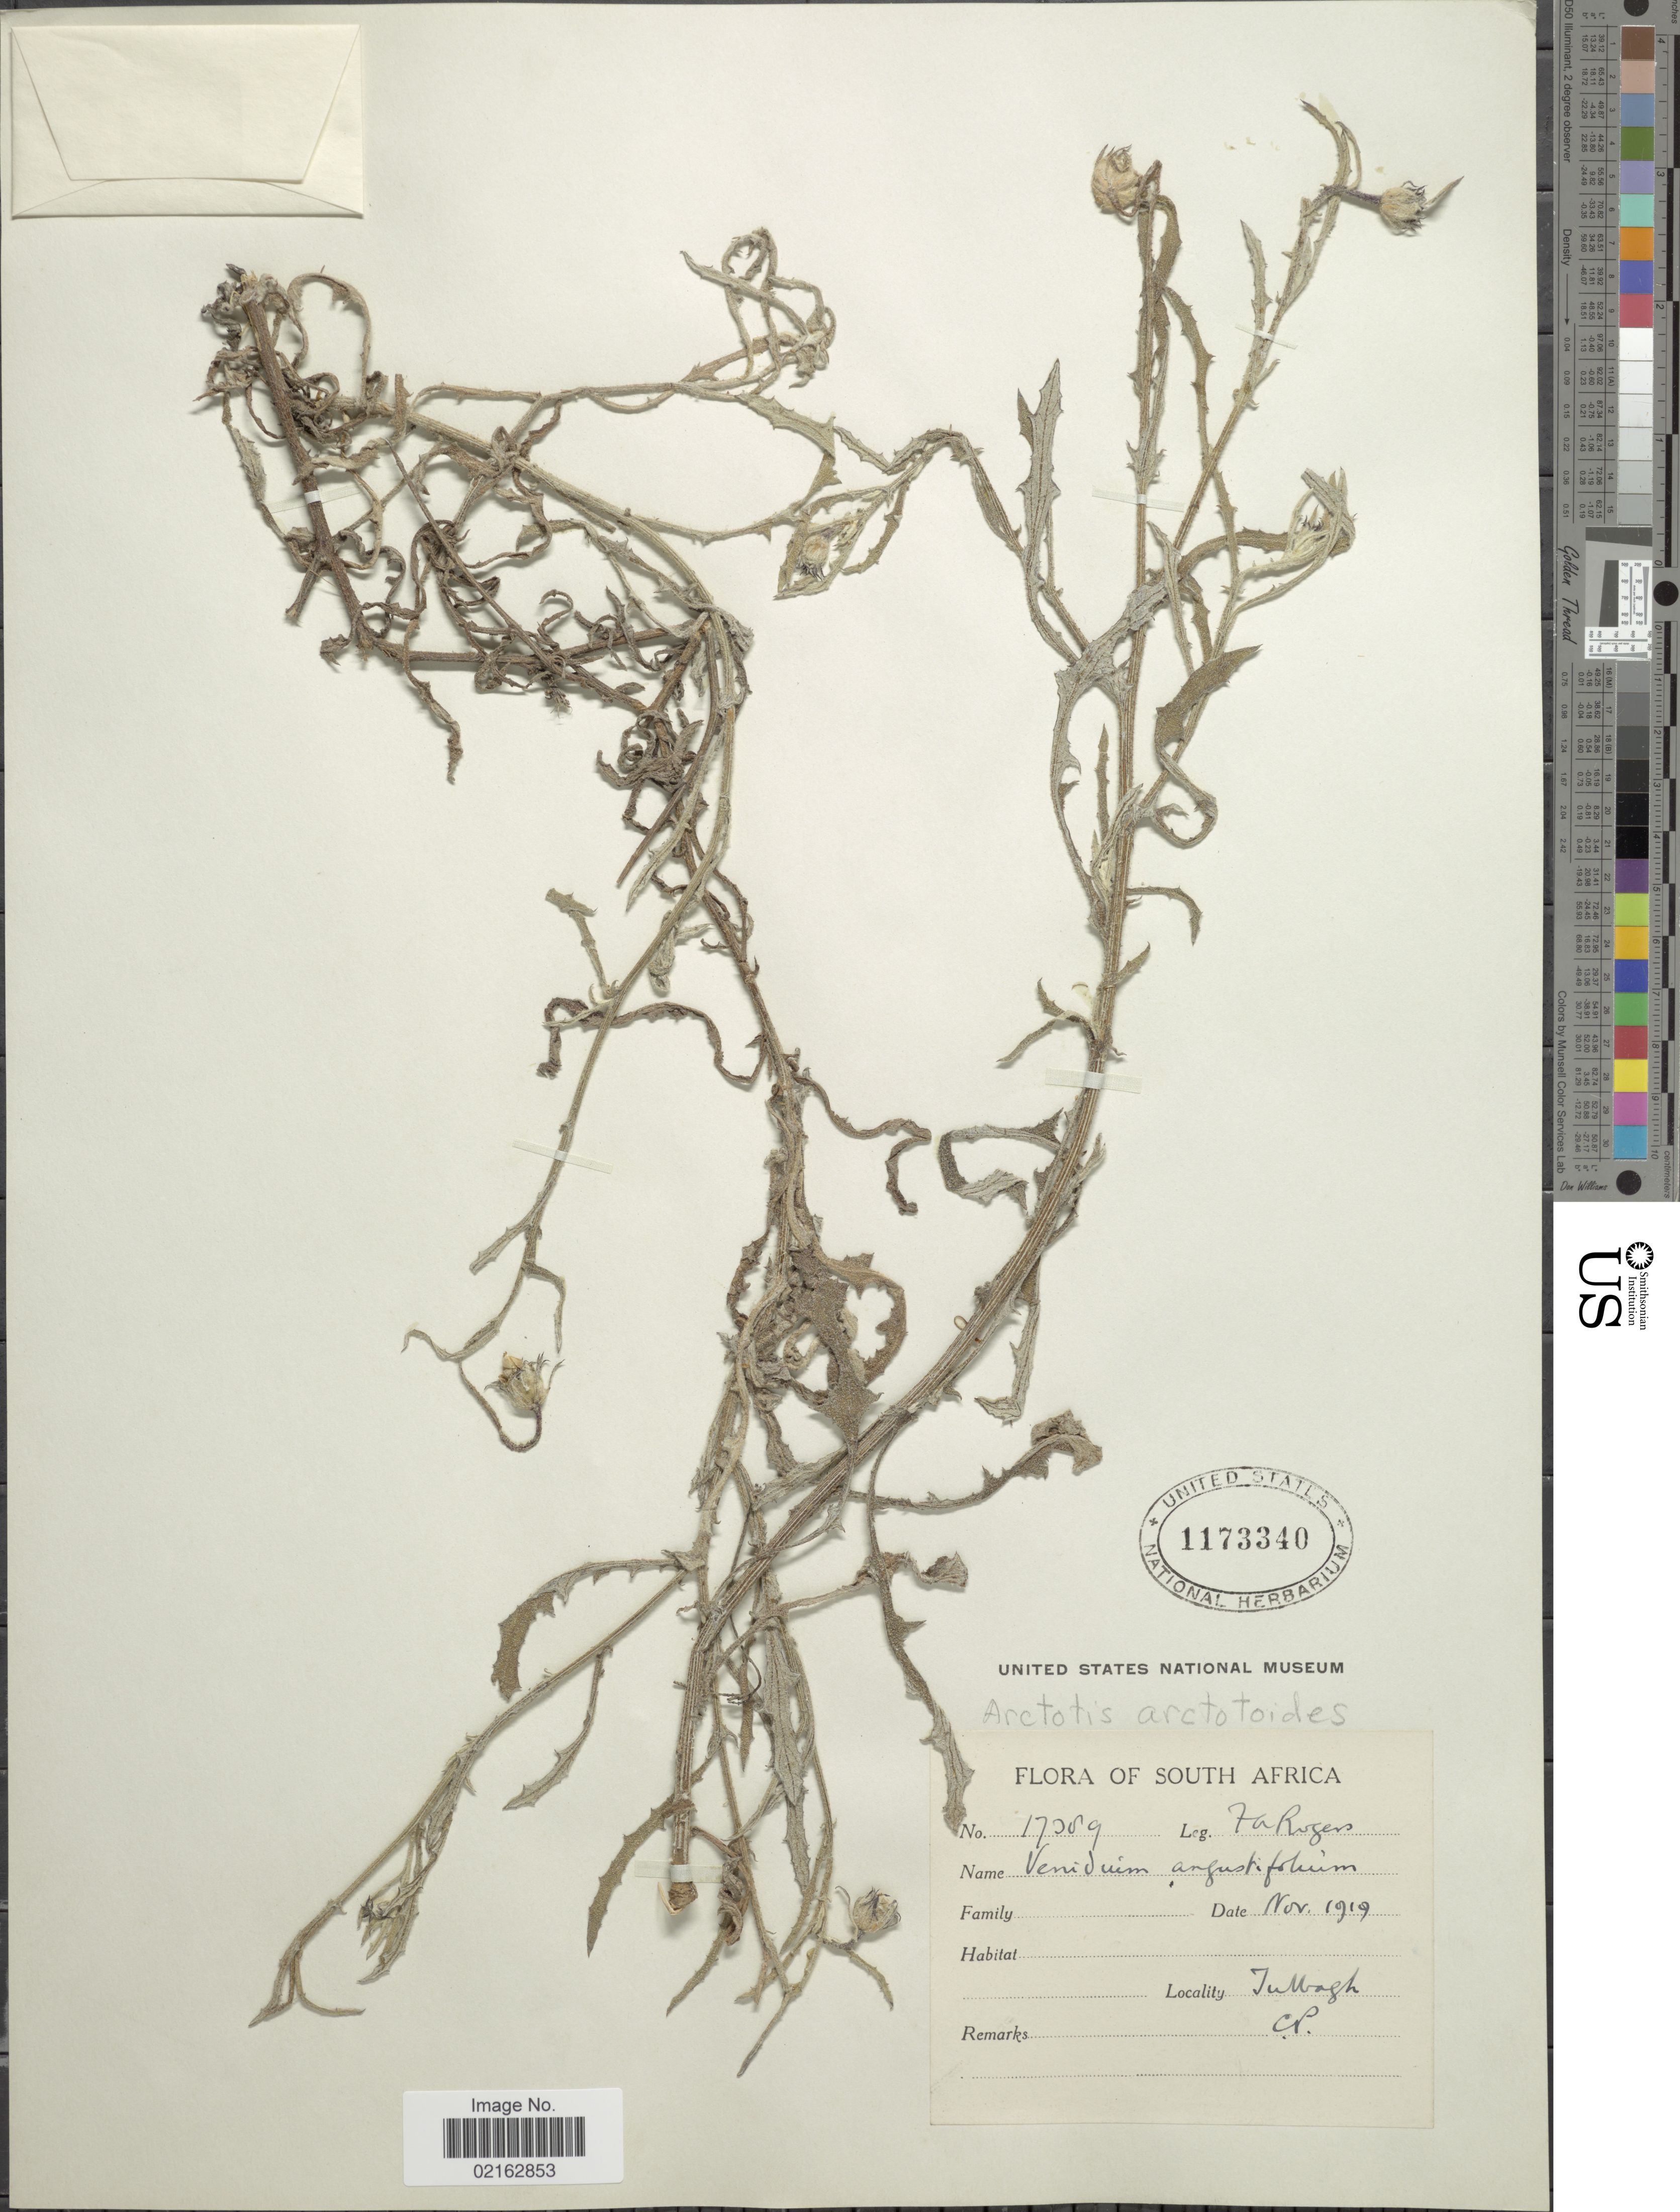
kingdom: Plantae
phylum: Tracheophyta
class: Magnoliopsida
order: Asterales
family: Asteraceae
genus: Arctotis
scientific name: Arctotis arctotoides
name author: (L. f.) O. Hoffm.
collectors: F. A. Rogers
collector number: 17089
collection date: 1919-11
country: South Africa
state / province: Western Cape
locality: Tulbagh, C.P. [Cape Province], South Africa.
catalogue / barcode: US 1173340